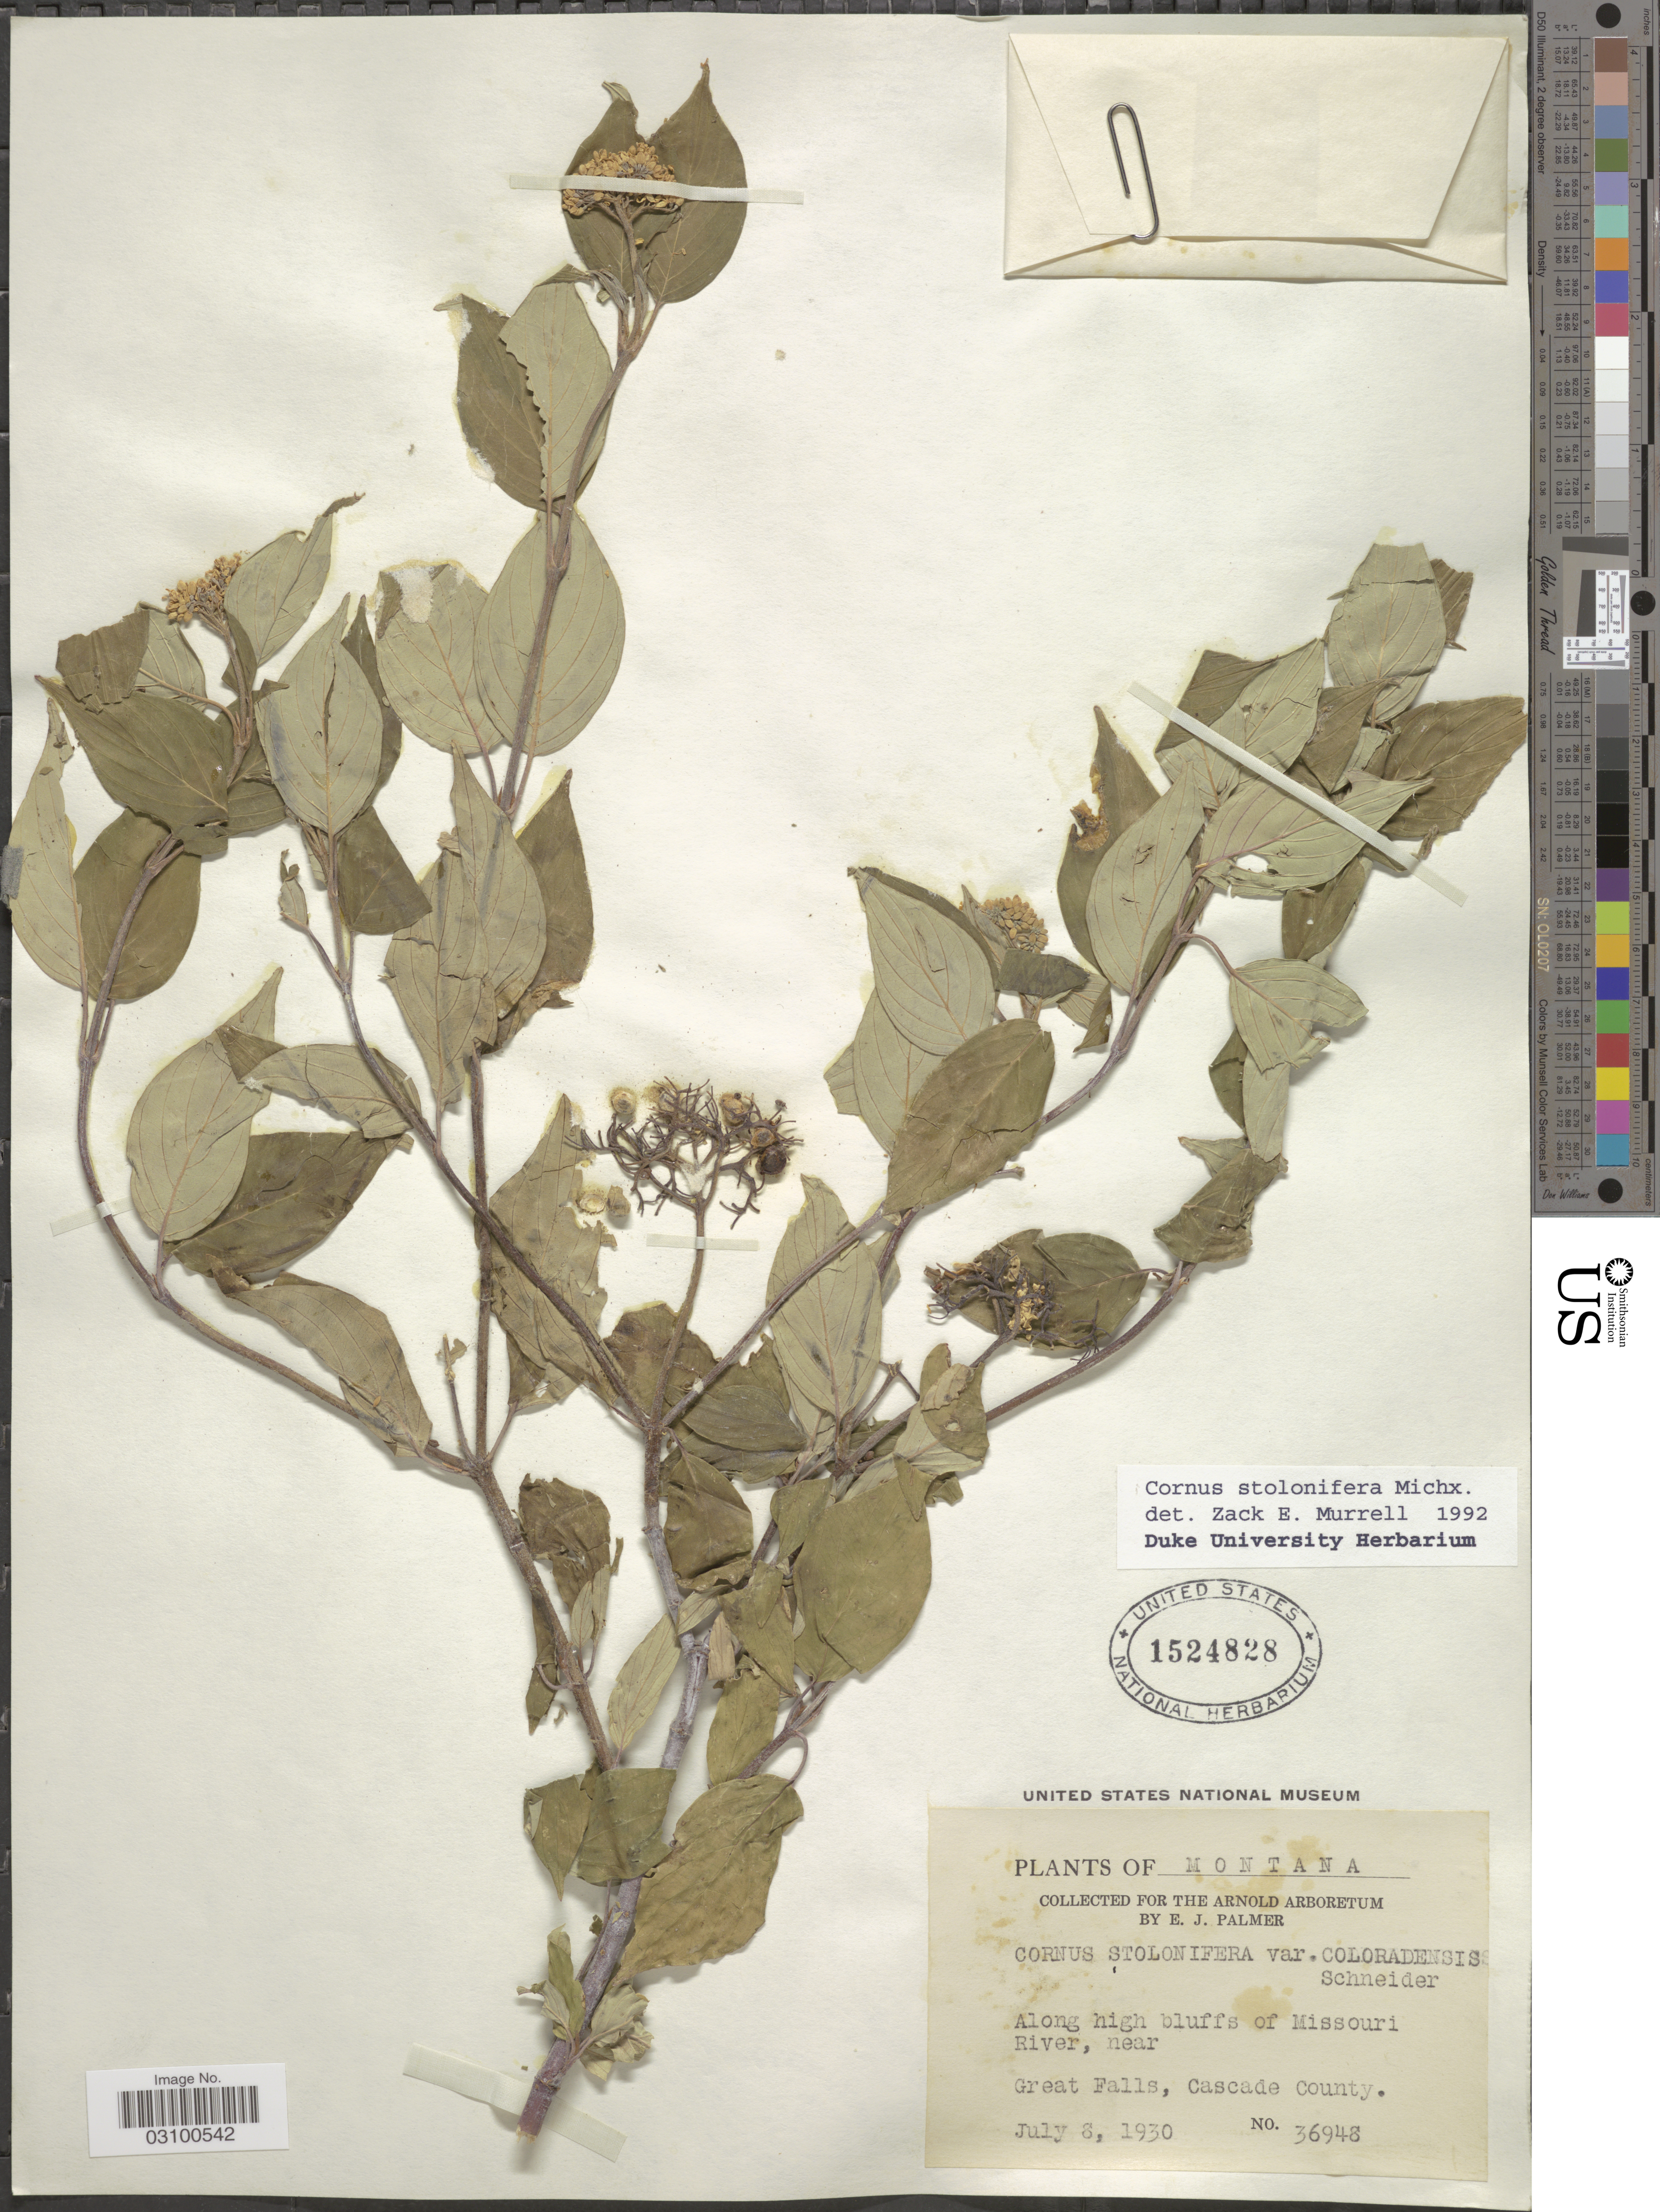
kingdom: Plantae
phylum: Tracheophyta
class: Magnoliopsida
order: Cornales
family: Cornaceae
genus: Cornus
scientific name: Cornus sericea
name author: L.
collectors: E. J. Palmer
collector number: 36948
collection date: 1930-07-08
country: United States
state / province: Montana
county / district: Cascade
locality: Along high bluffs of Missouri River, near Great Falls.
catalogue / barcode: US 1524828